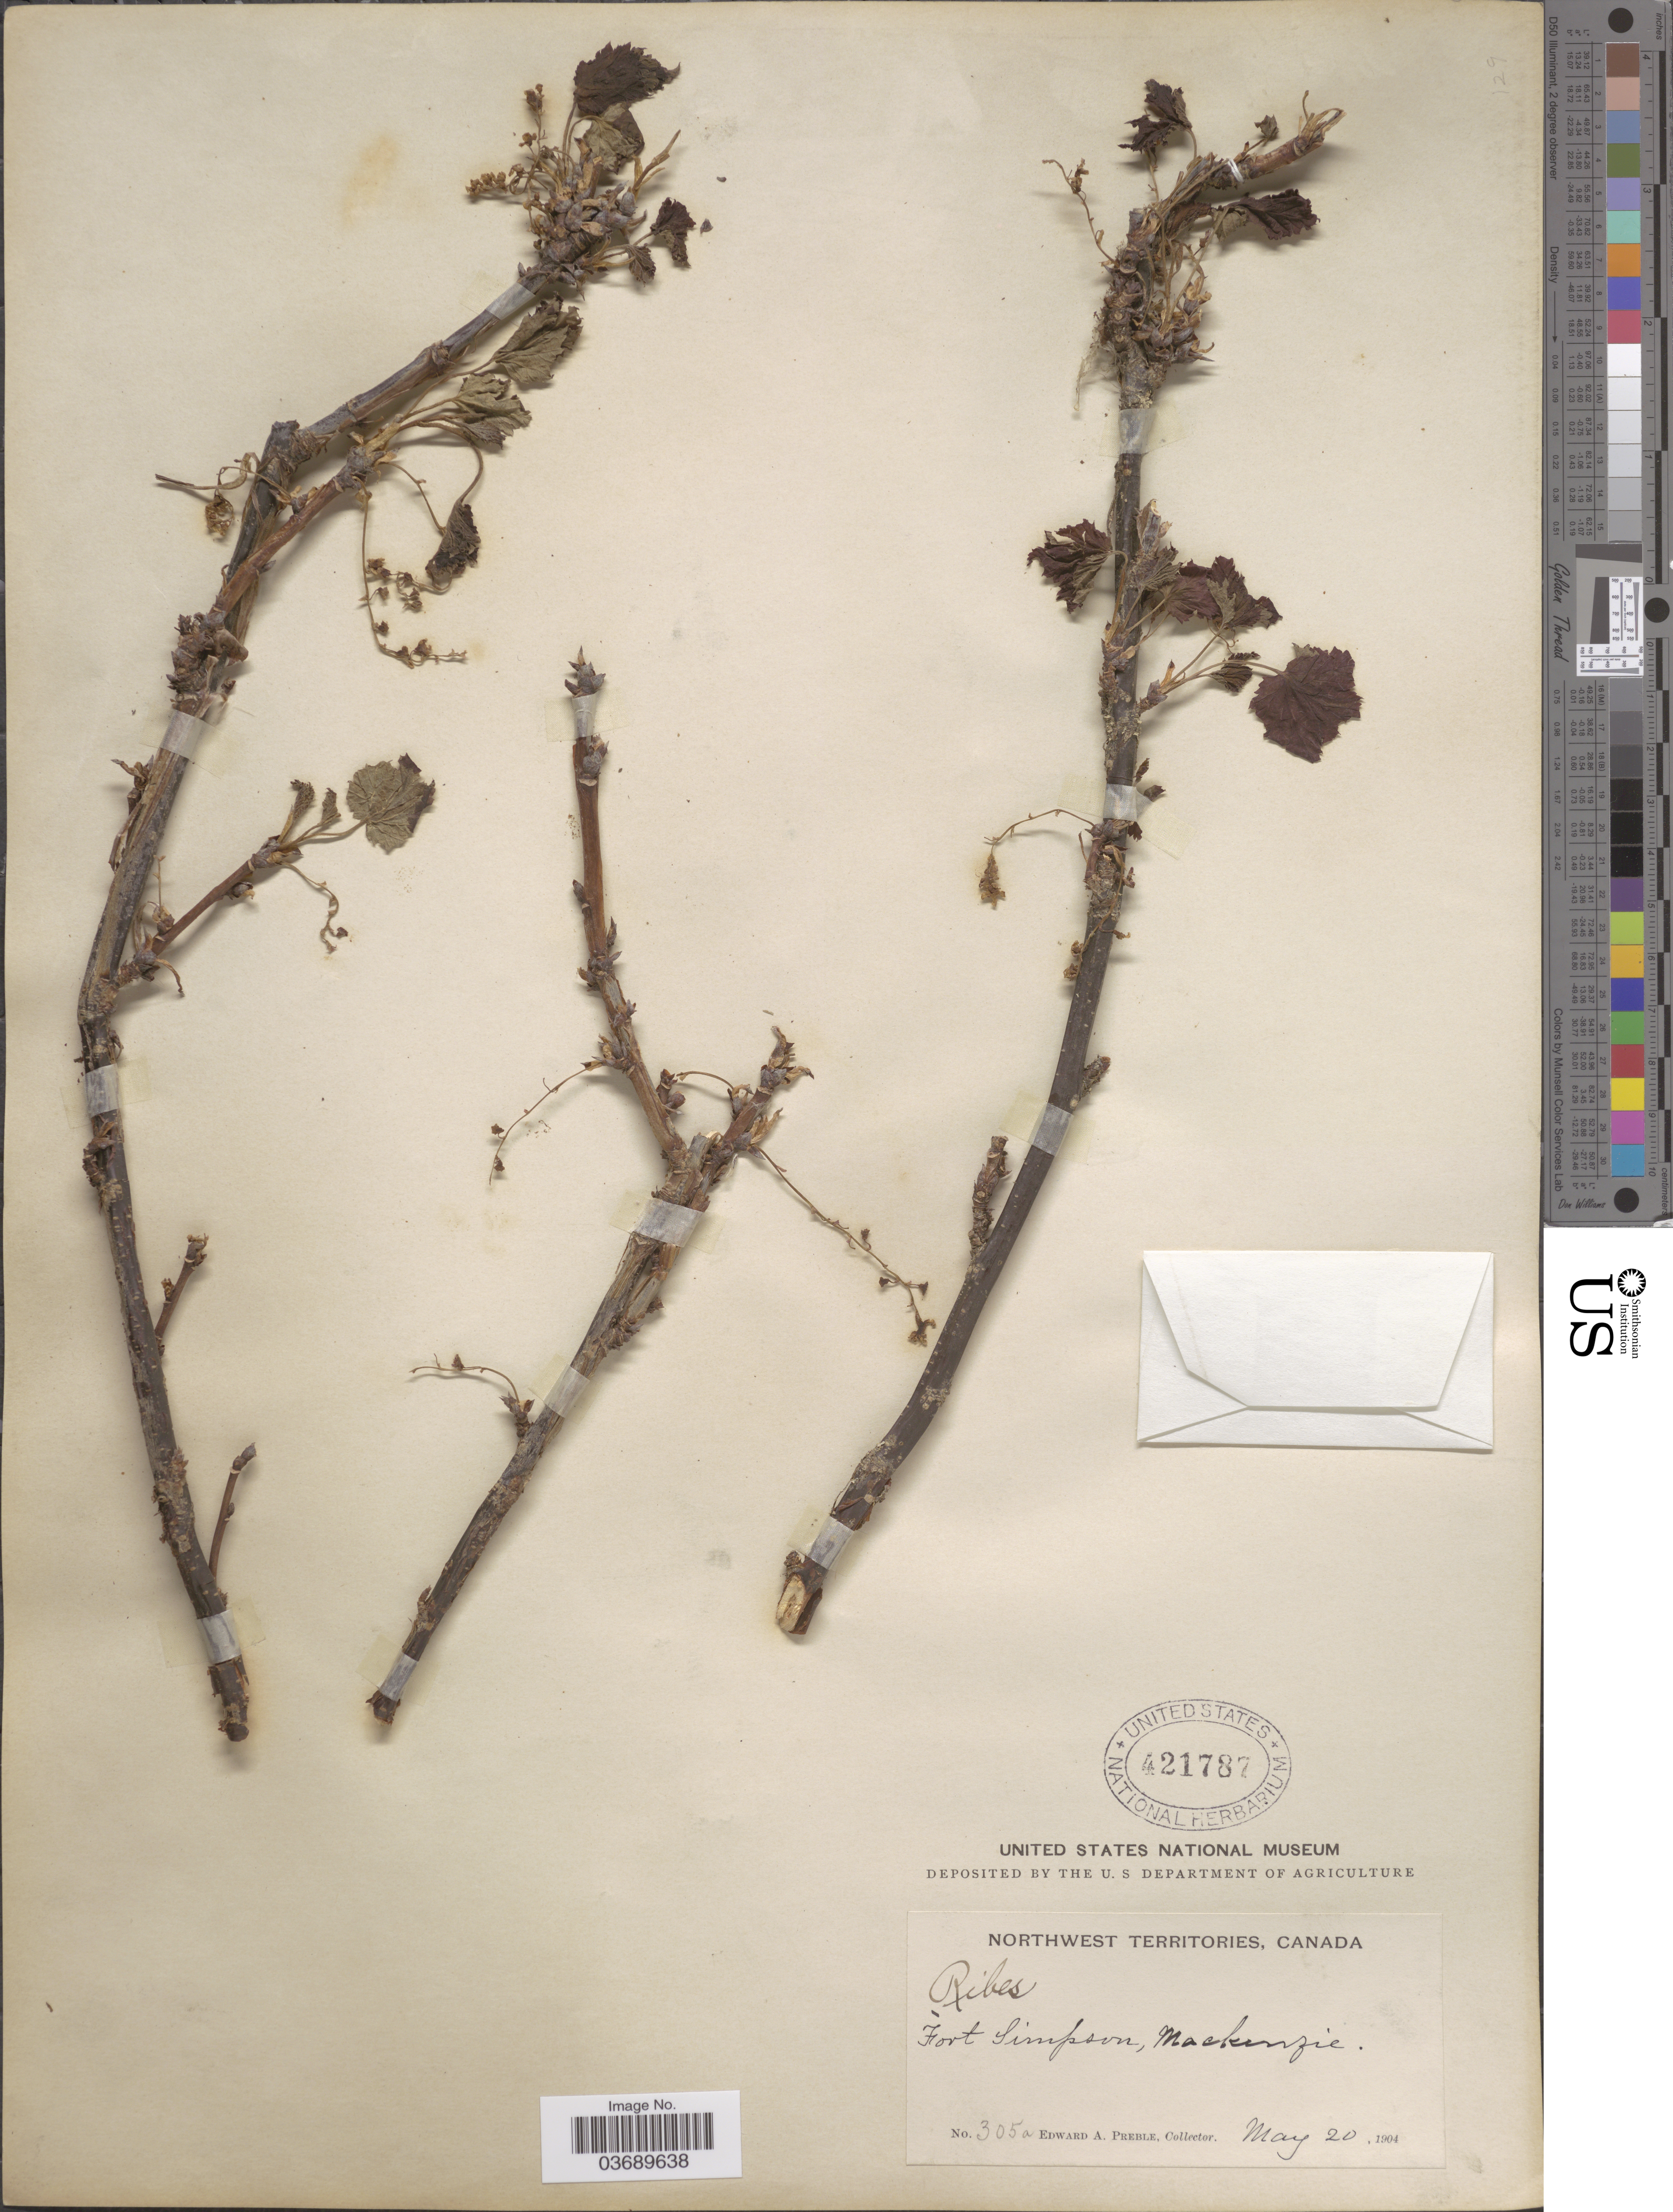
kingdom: Plantae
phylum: Tracheophyta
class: Magnoliopsida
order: Saxifragales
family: Grossulariaceae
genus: Ribes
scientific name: Ribes sp.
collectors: E. Preble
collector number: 305a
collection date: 1904-05-20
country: Canada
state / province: Northwest Territories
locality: Fort Simpson, Mackenzie.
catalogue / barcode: US 421787